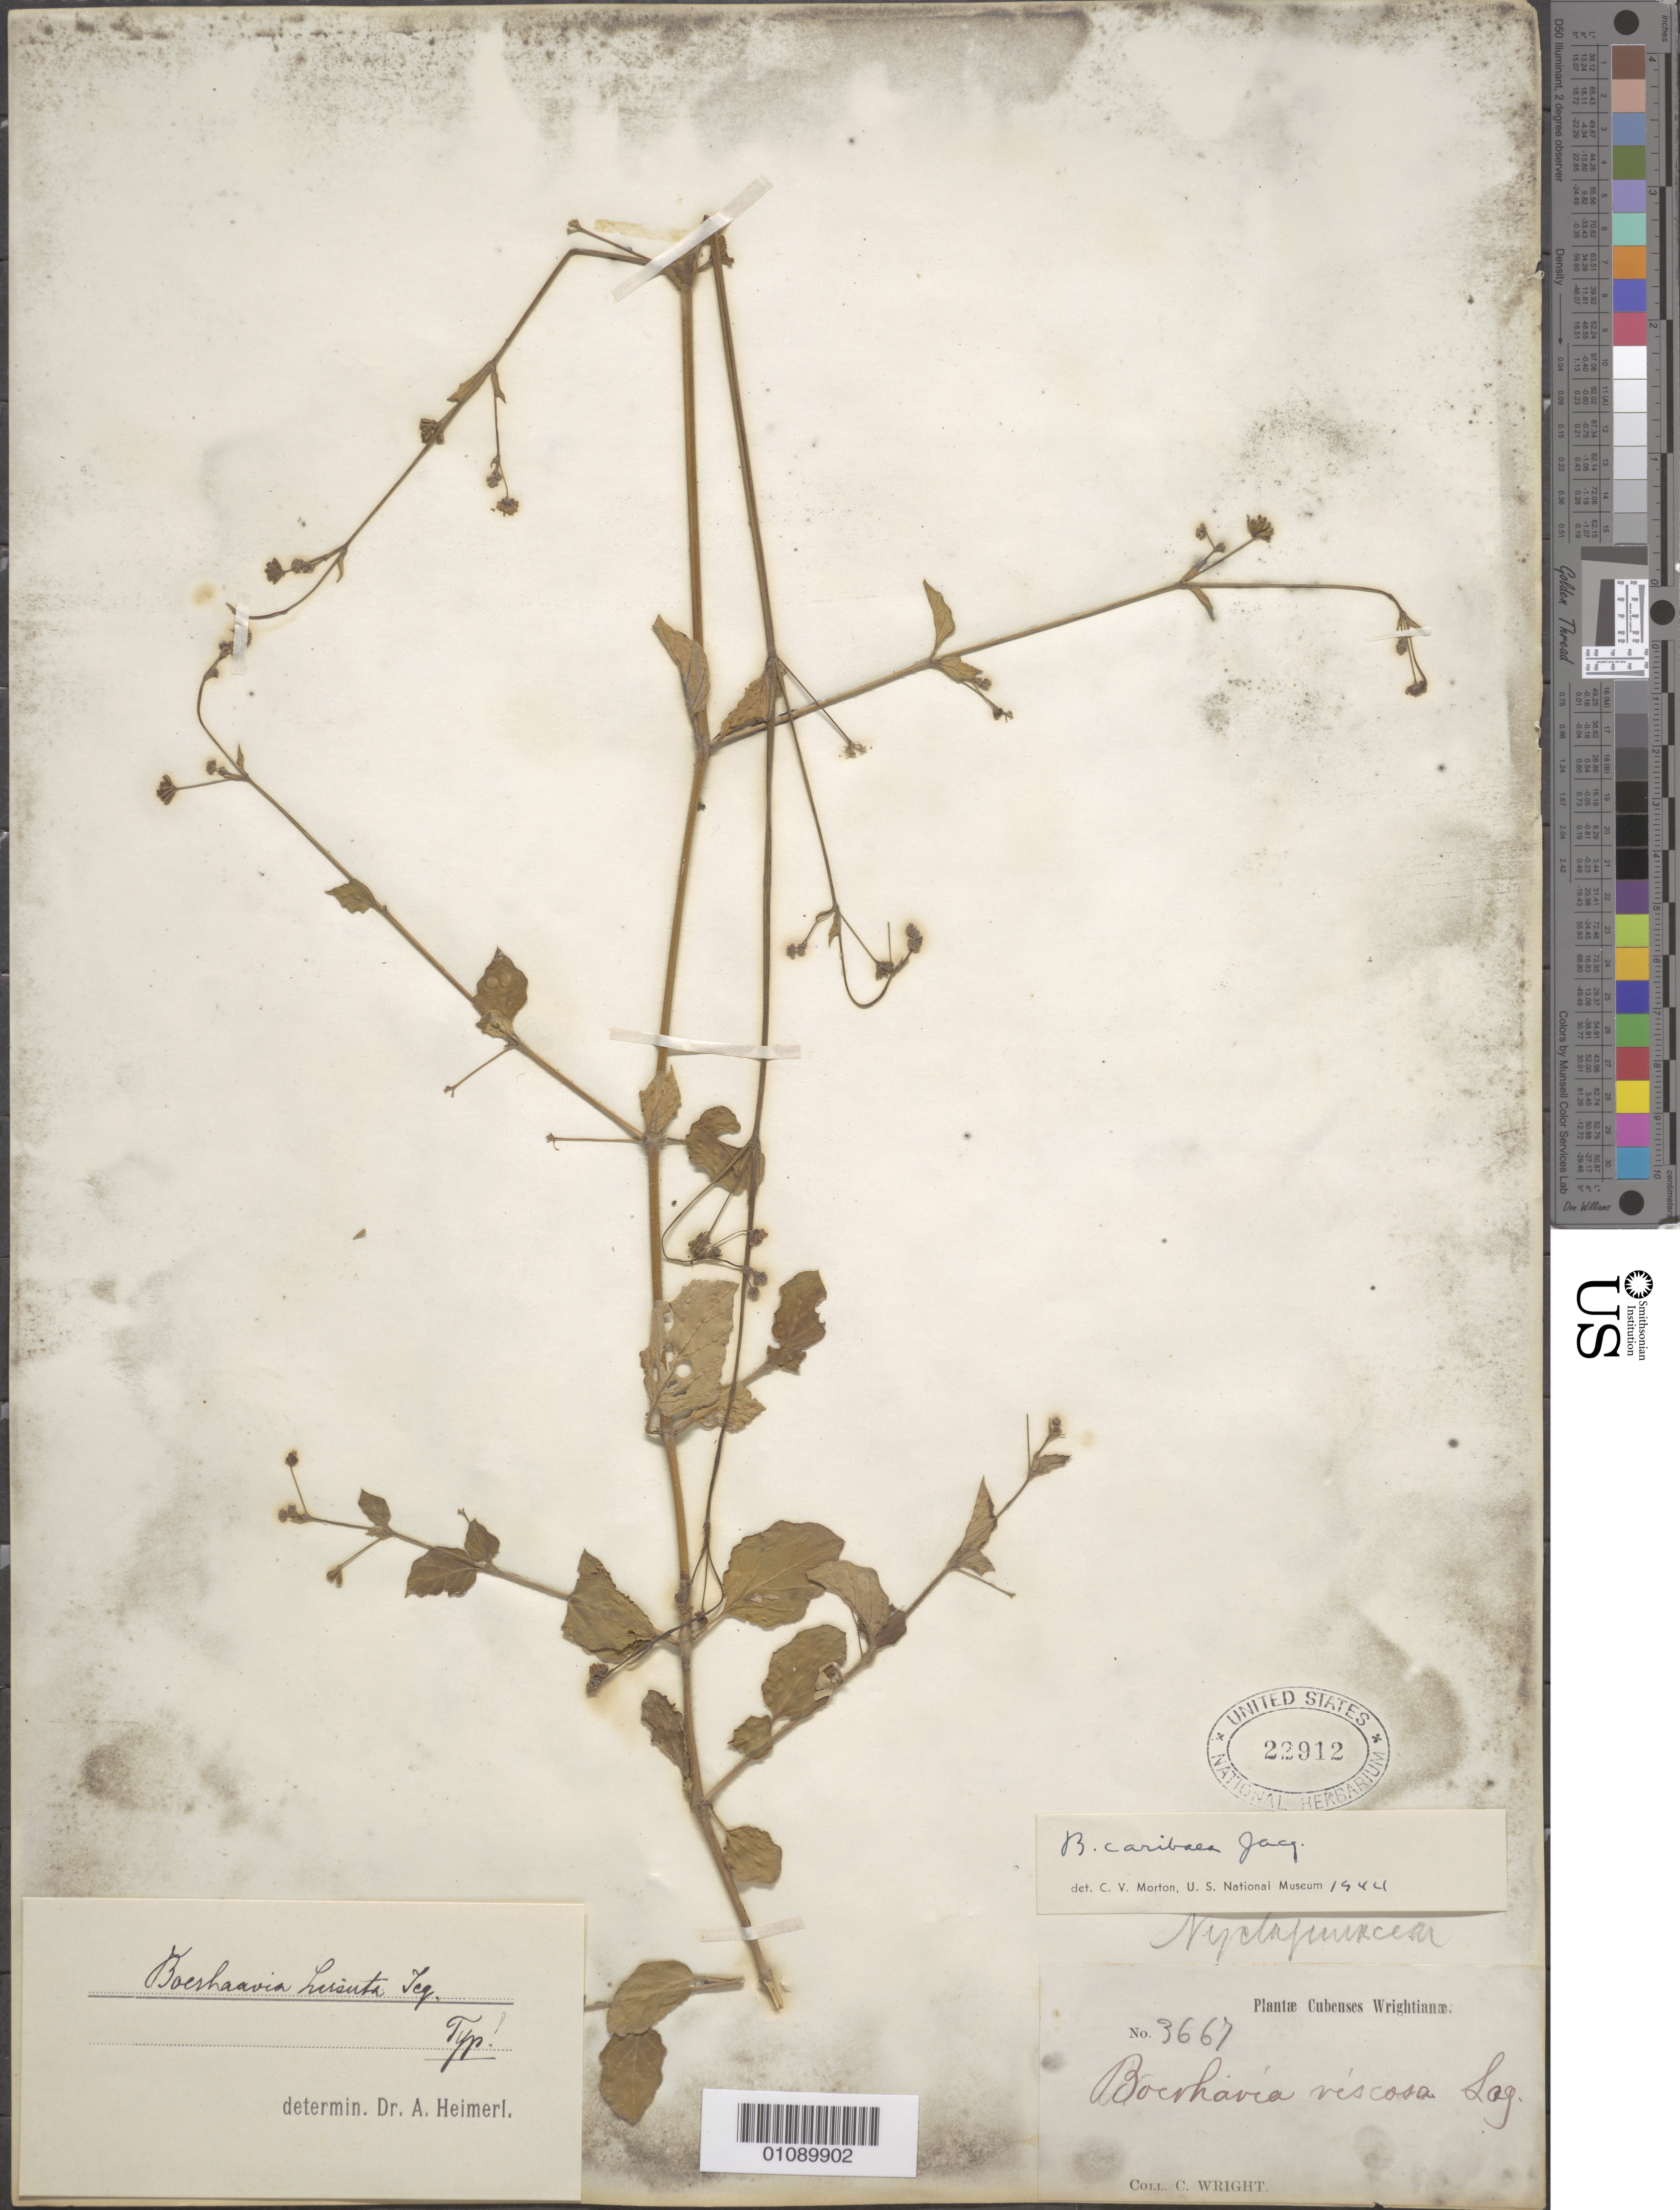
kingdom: Plantae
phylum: Tracheophyta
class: Magnoliopsida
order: Caryophyllales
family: Nyctaginaceae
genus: Boerhavia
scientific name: Boerhavia erecta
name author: L.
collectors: C. Wright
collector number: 3667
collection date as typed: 1800 to 1899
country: Cuba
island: Cuba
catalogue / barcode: US 22912